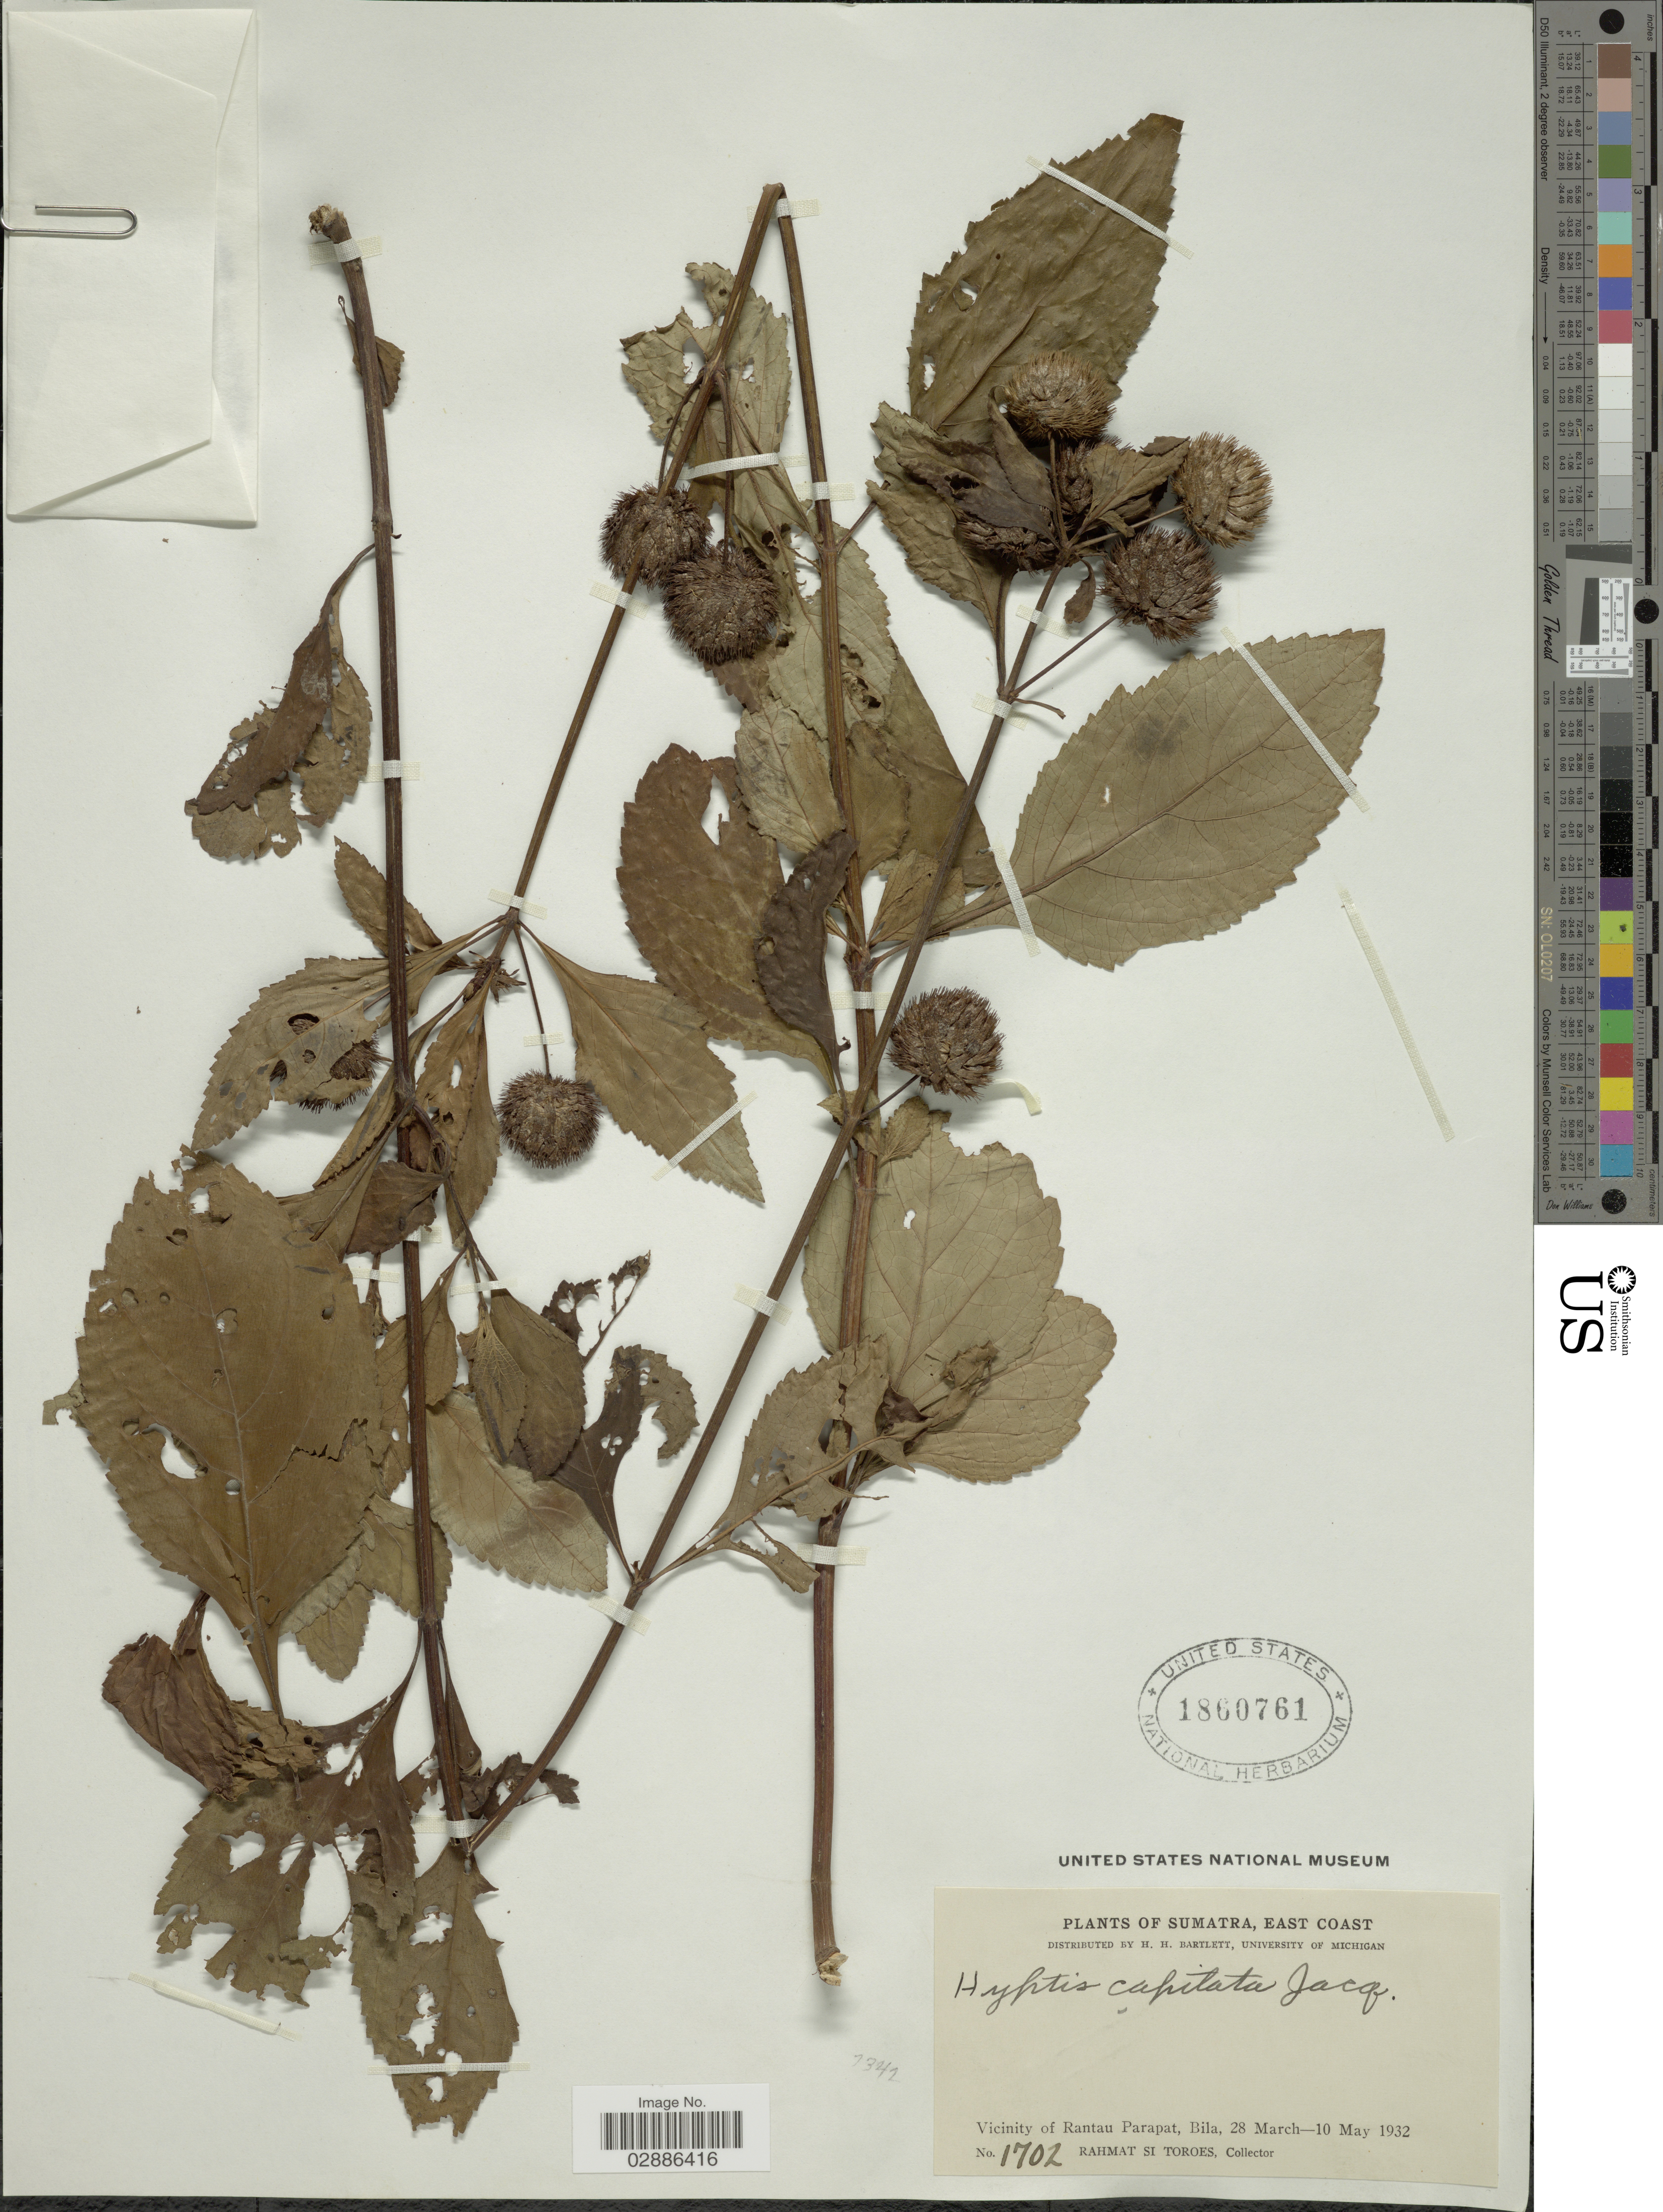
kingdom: Plantae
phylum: Tracheophyta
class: Magnoliopsida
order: Lamiales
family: Lamiaceae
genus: Hyptis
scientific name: Hyptis capitata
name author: Jacq.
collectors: Rahmat Si Boeea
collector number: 1702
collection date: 1932-03-28/1932-05-10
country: Indonesia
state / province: Sumatra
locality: Sumatra, East Coast, Vicinity of Rantau Parapat, Bila.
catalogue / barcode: US 1860761